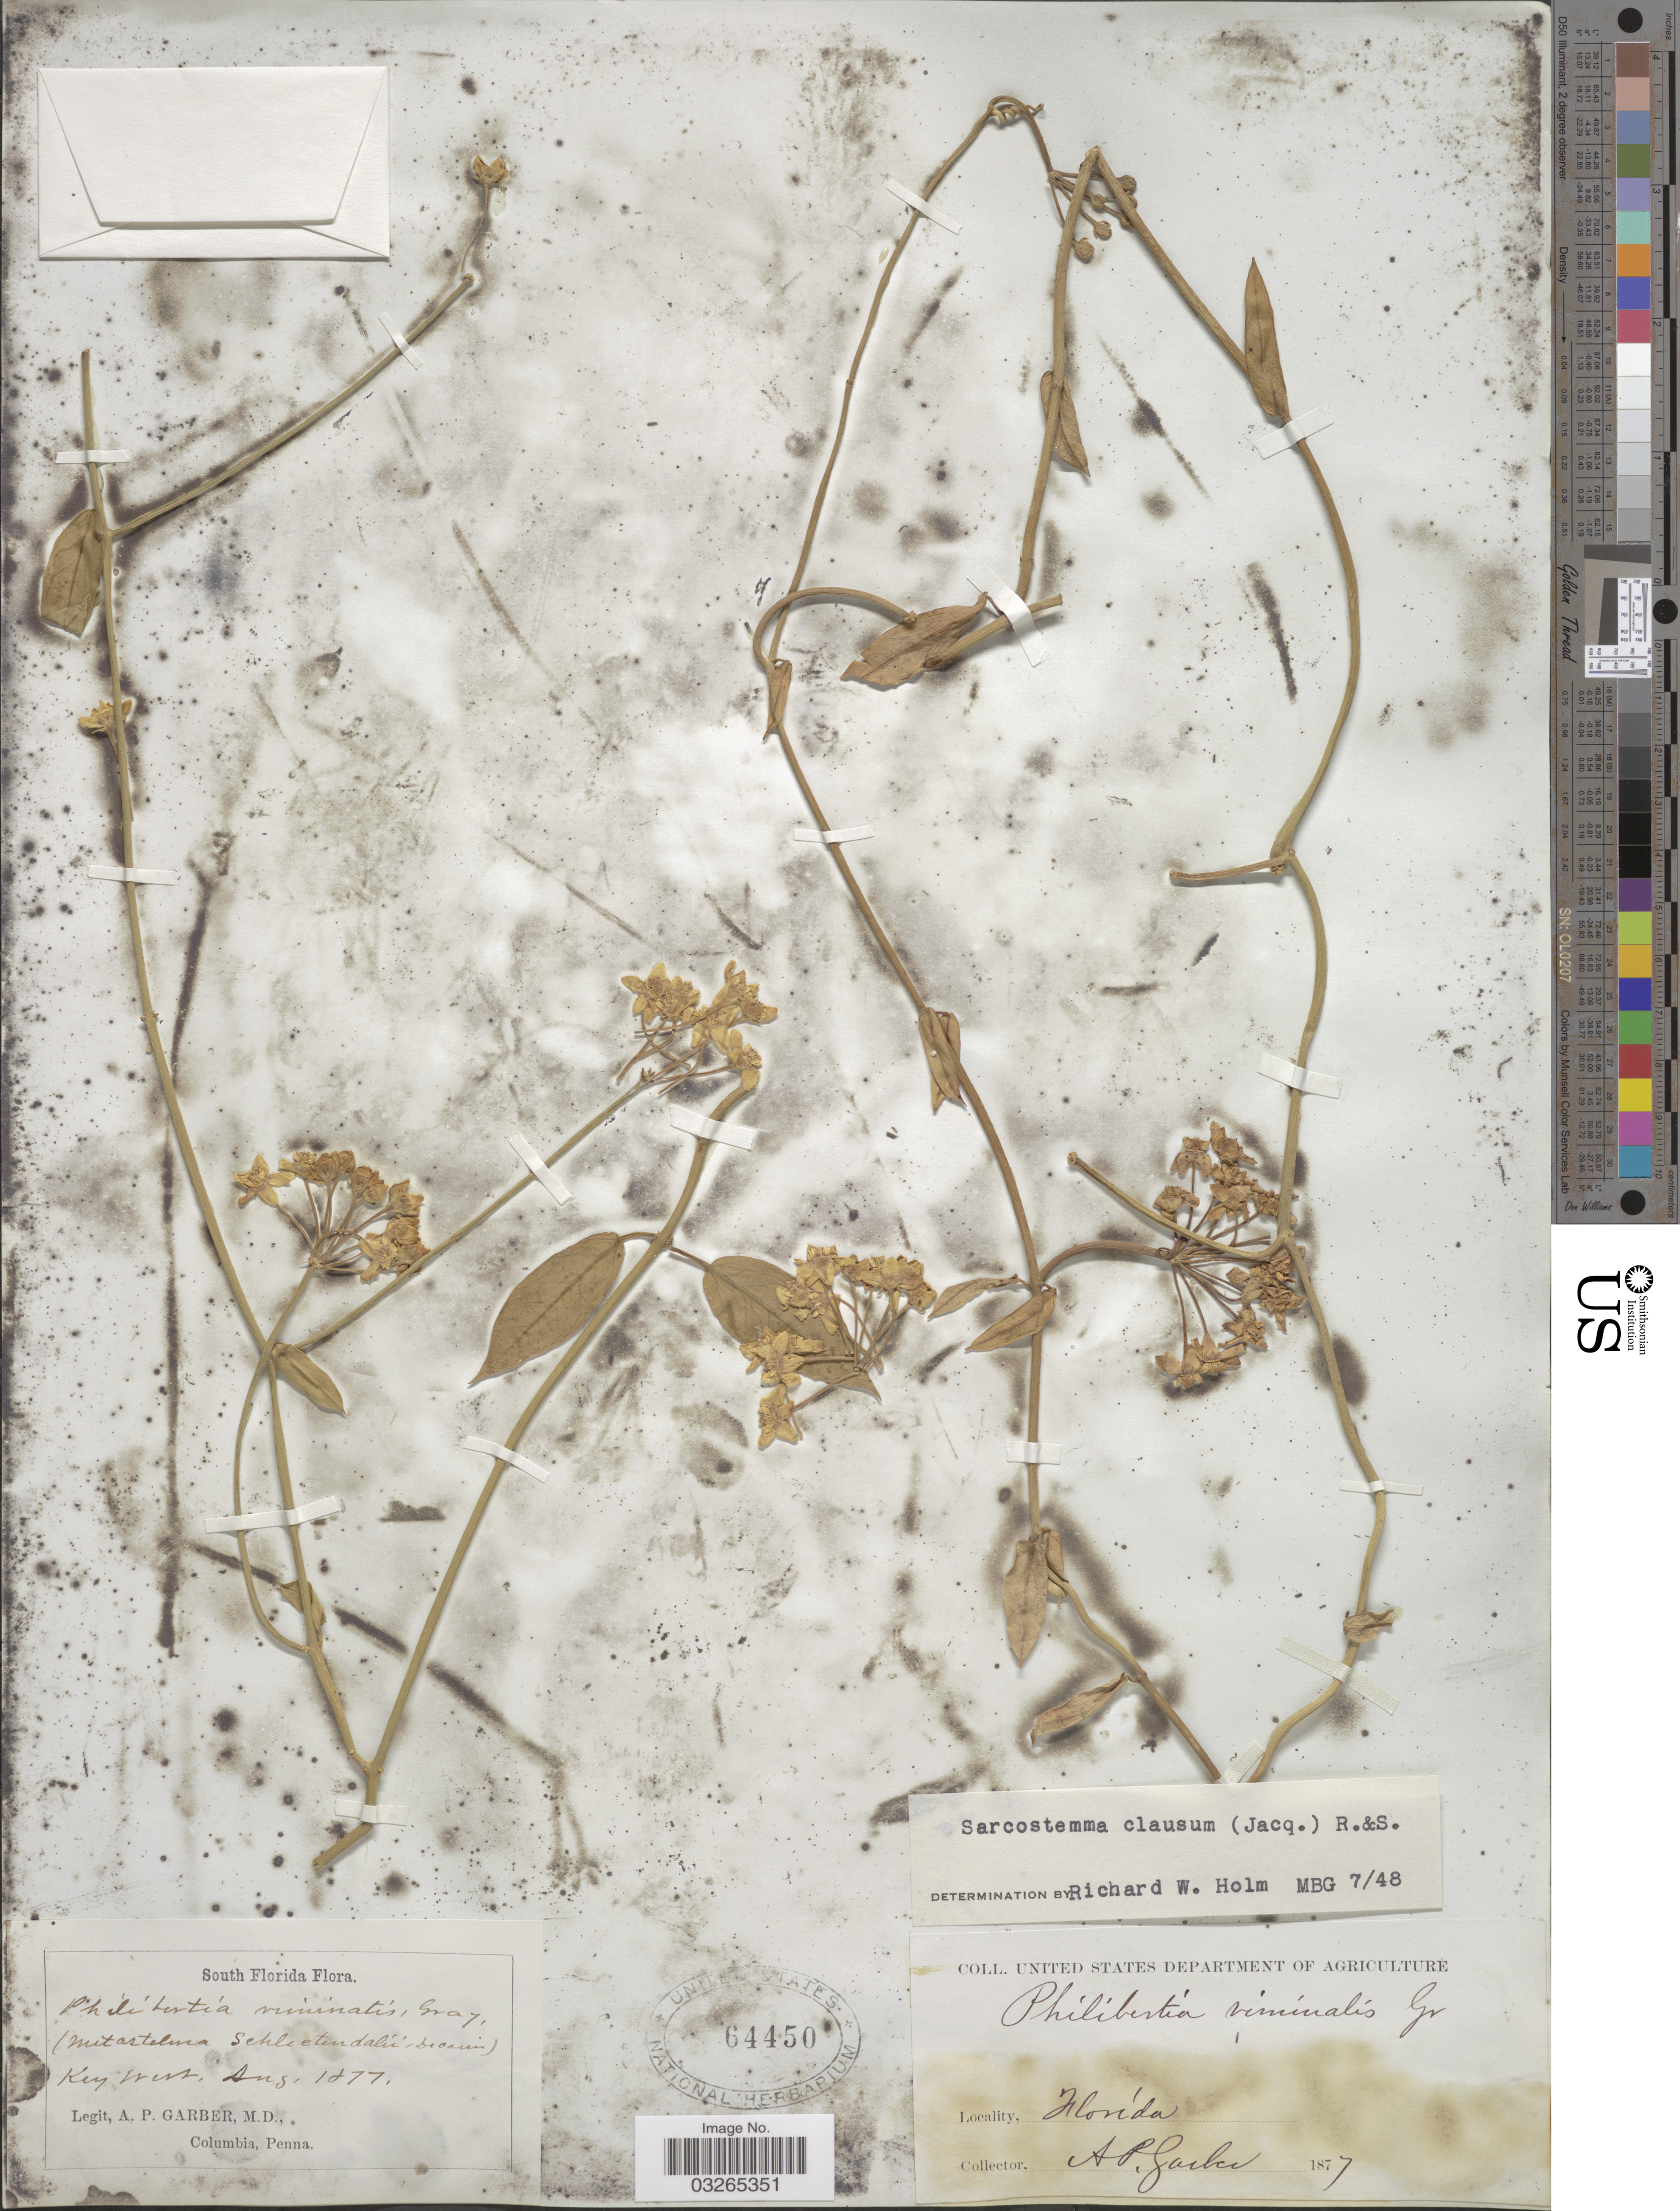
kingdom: Plantae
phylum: Tracheophyta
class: Magnoliopsida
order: Gentianales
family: Apocynaceae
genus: Sarcostemma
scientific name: Sarcostemma clausum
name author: (Jacq.) Schult.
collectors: A. P. Garber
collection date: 1877-08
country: United States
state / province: Florida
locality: South Florida. Key West.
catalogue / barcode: US 64450